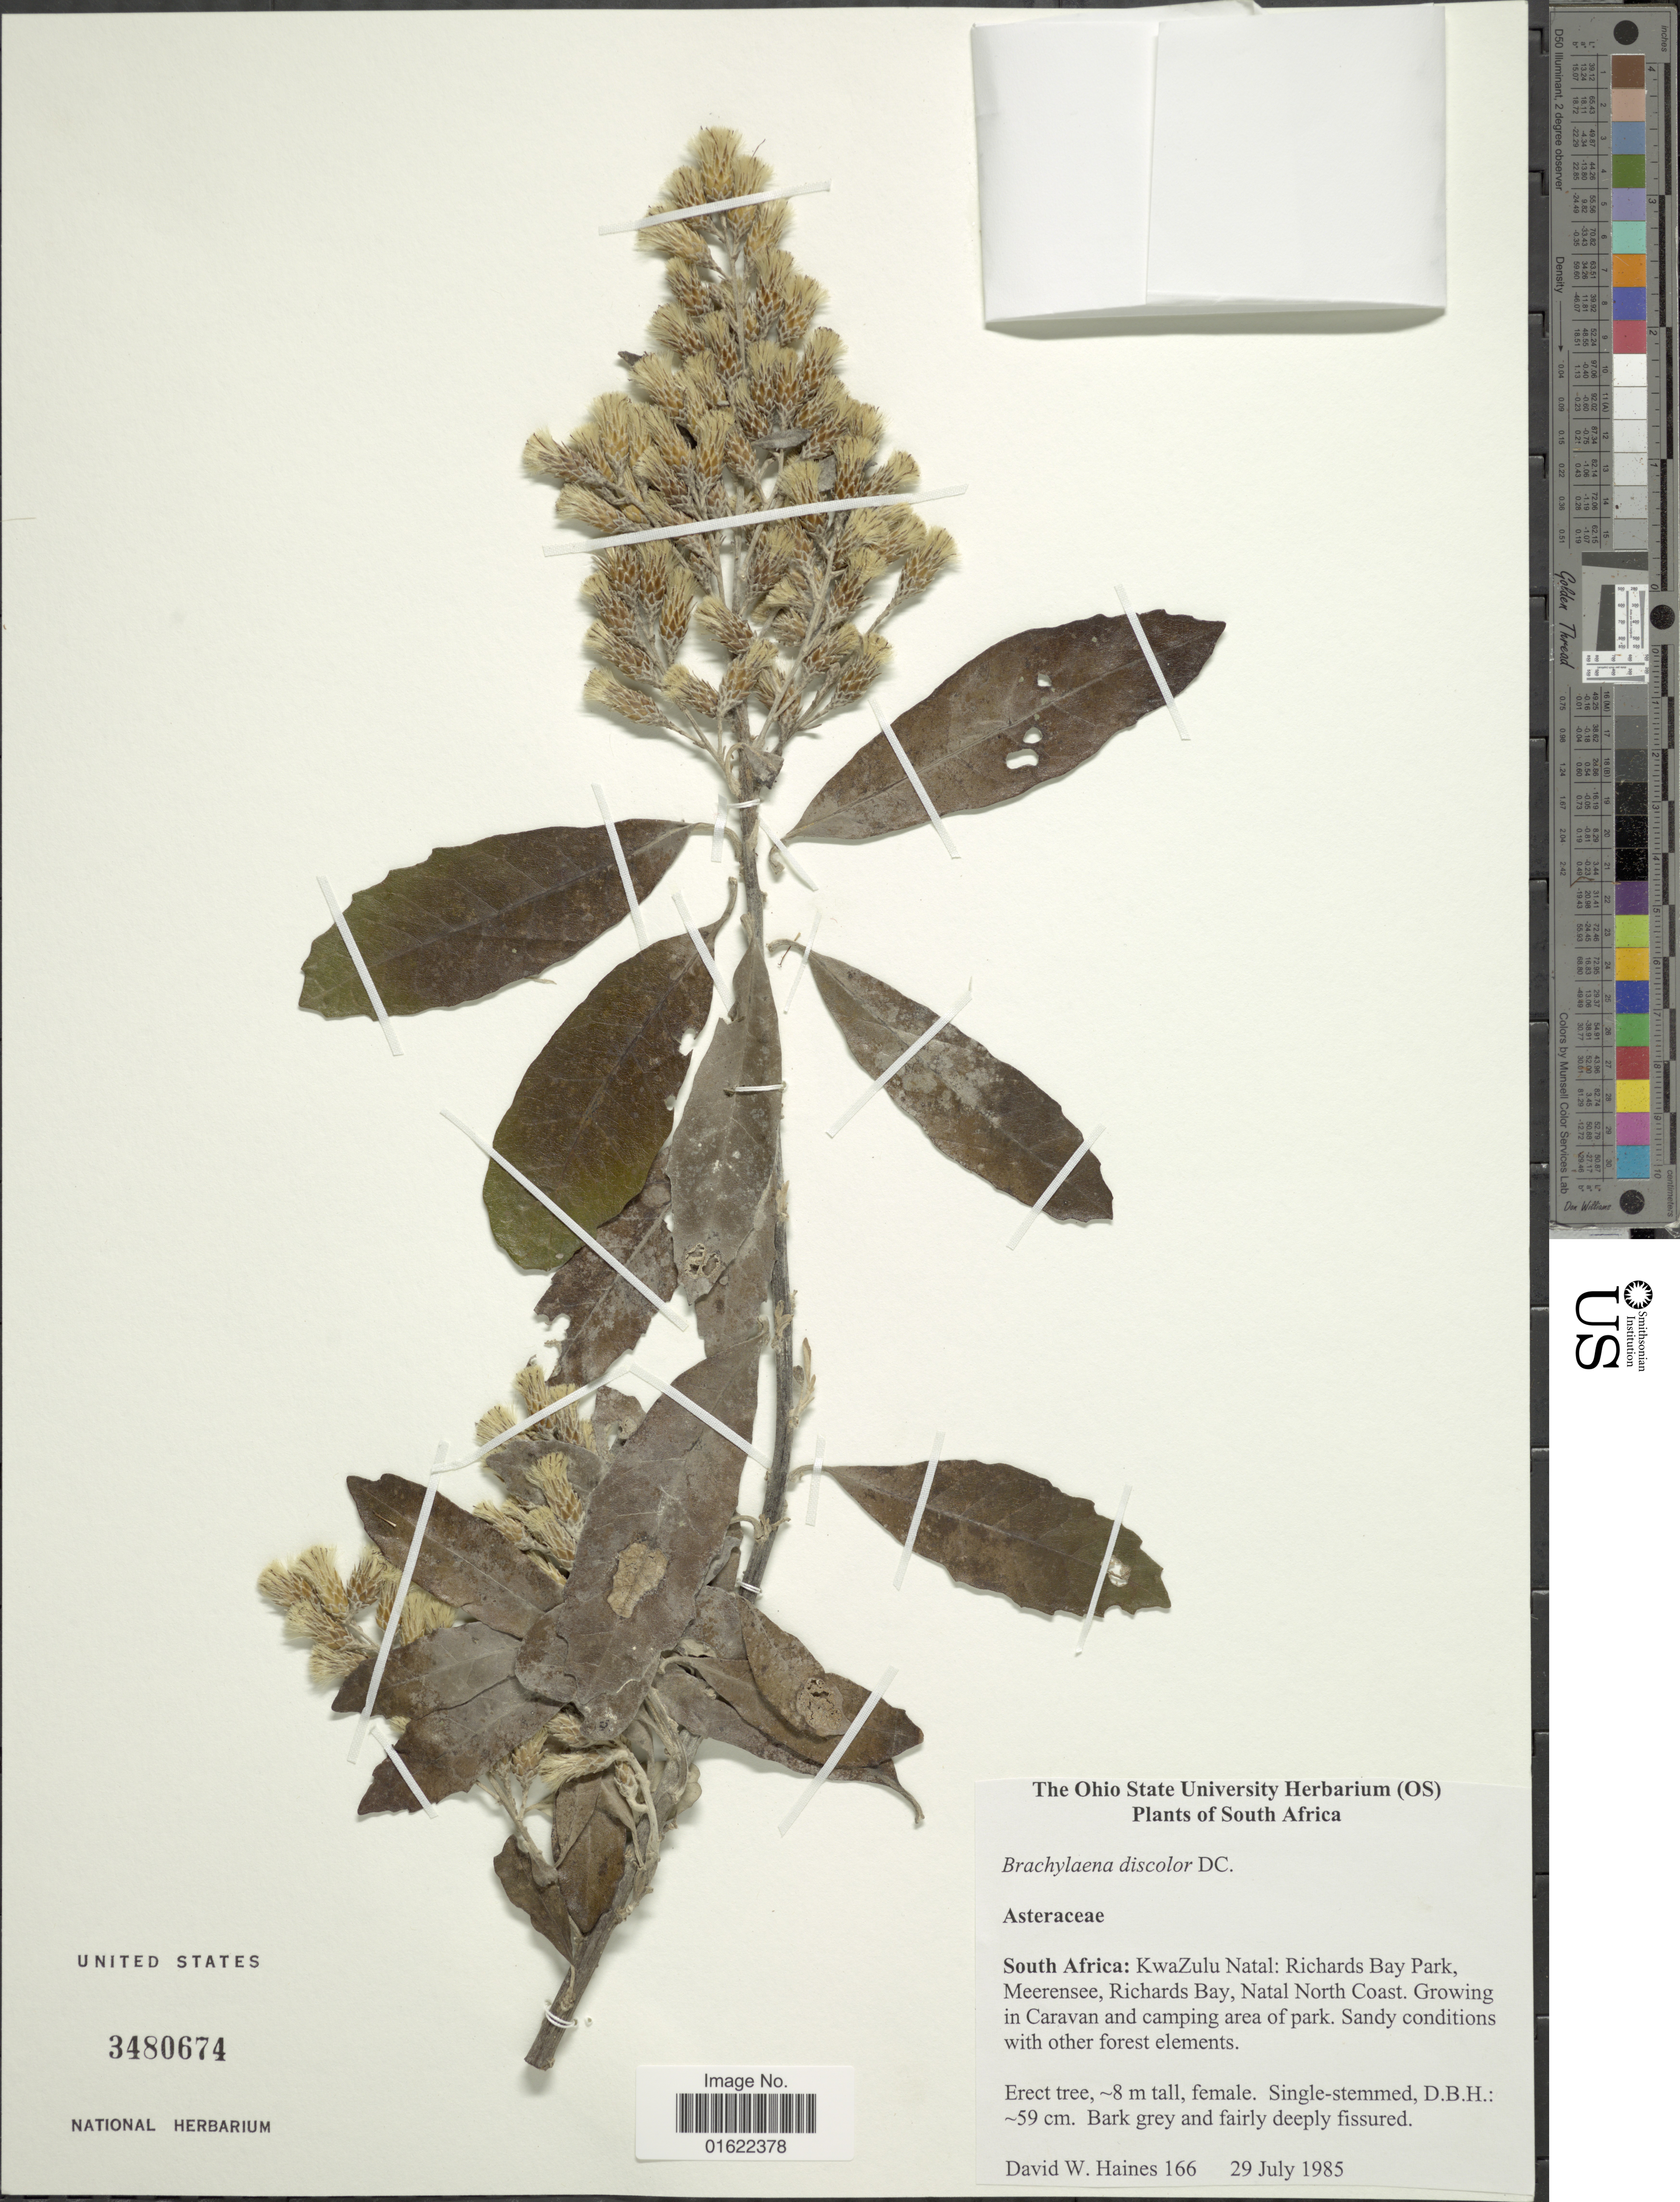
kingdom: Plantae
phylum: Tracheophyta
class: Magnoliopsida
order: Asterales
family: Asteraceae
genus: Brachylaena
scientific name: Brachylaena discolor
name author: DC.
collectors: D. Haines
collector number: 166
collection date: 1985-07-29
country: South Africa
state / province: KwaZulu-Natal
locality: Richards Bay Park, Meerensee, Richards Bay, Natal North Coast. Growing in Caravan and camping area of Park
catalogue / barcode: US 3480674